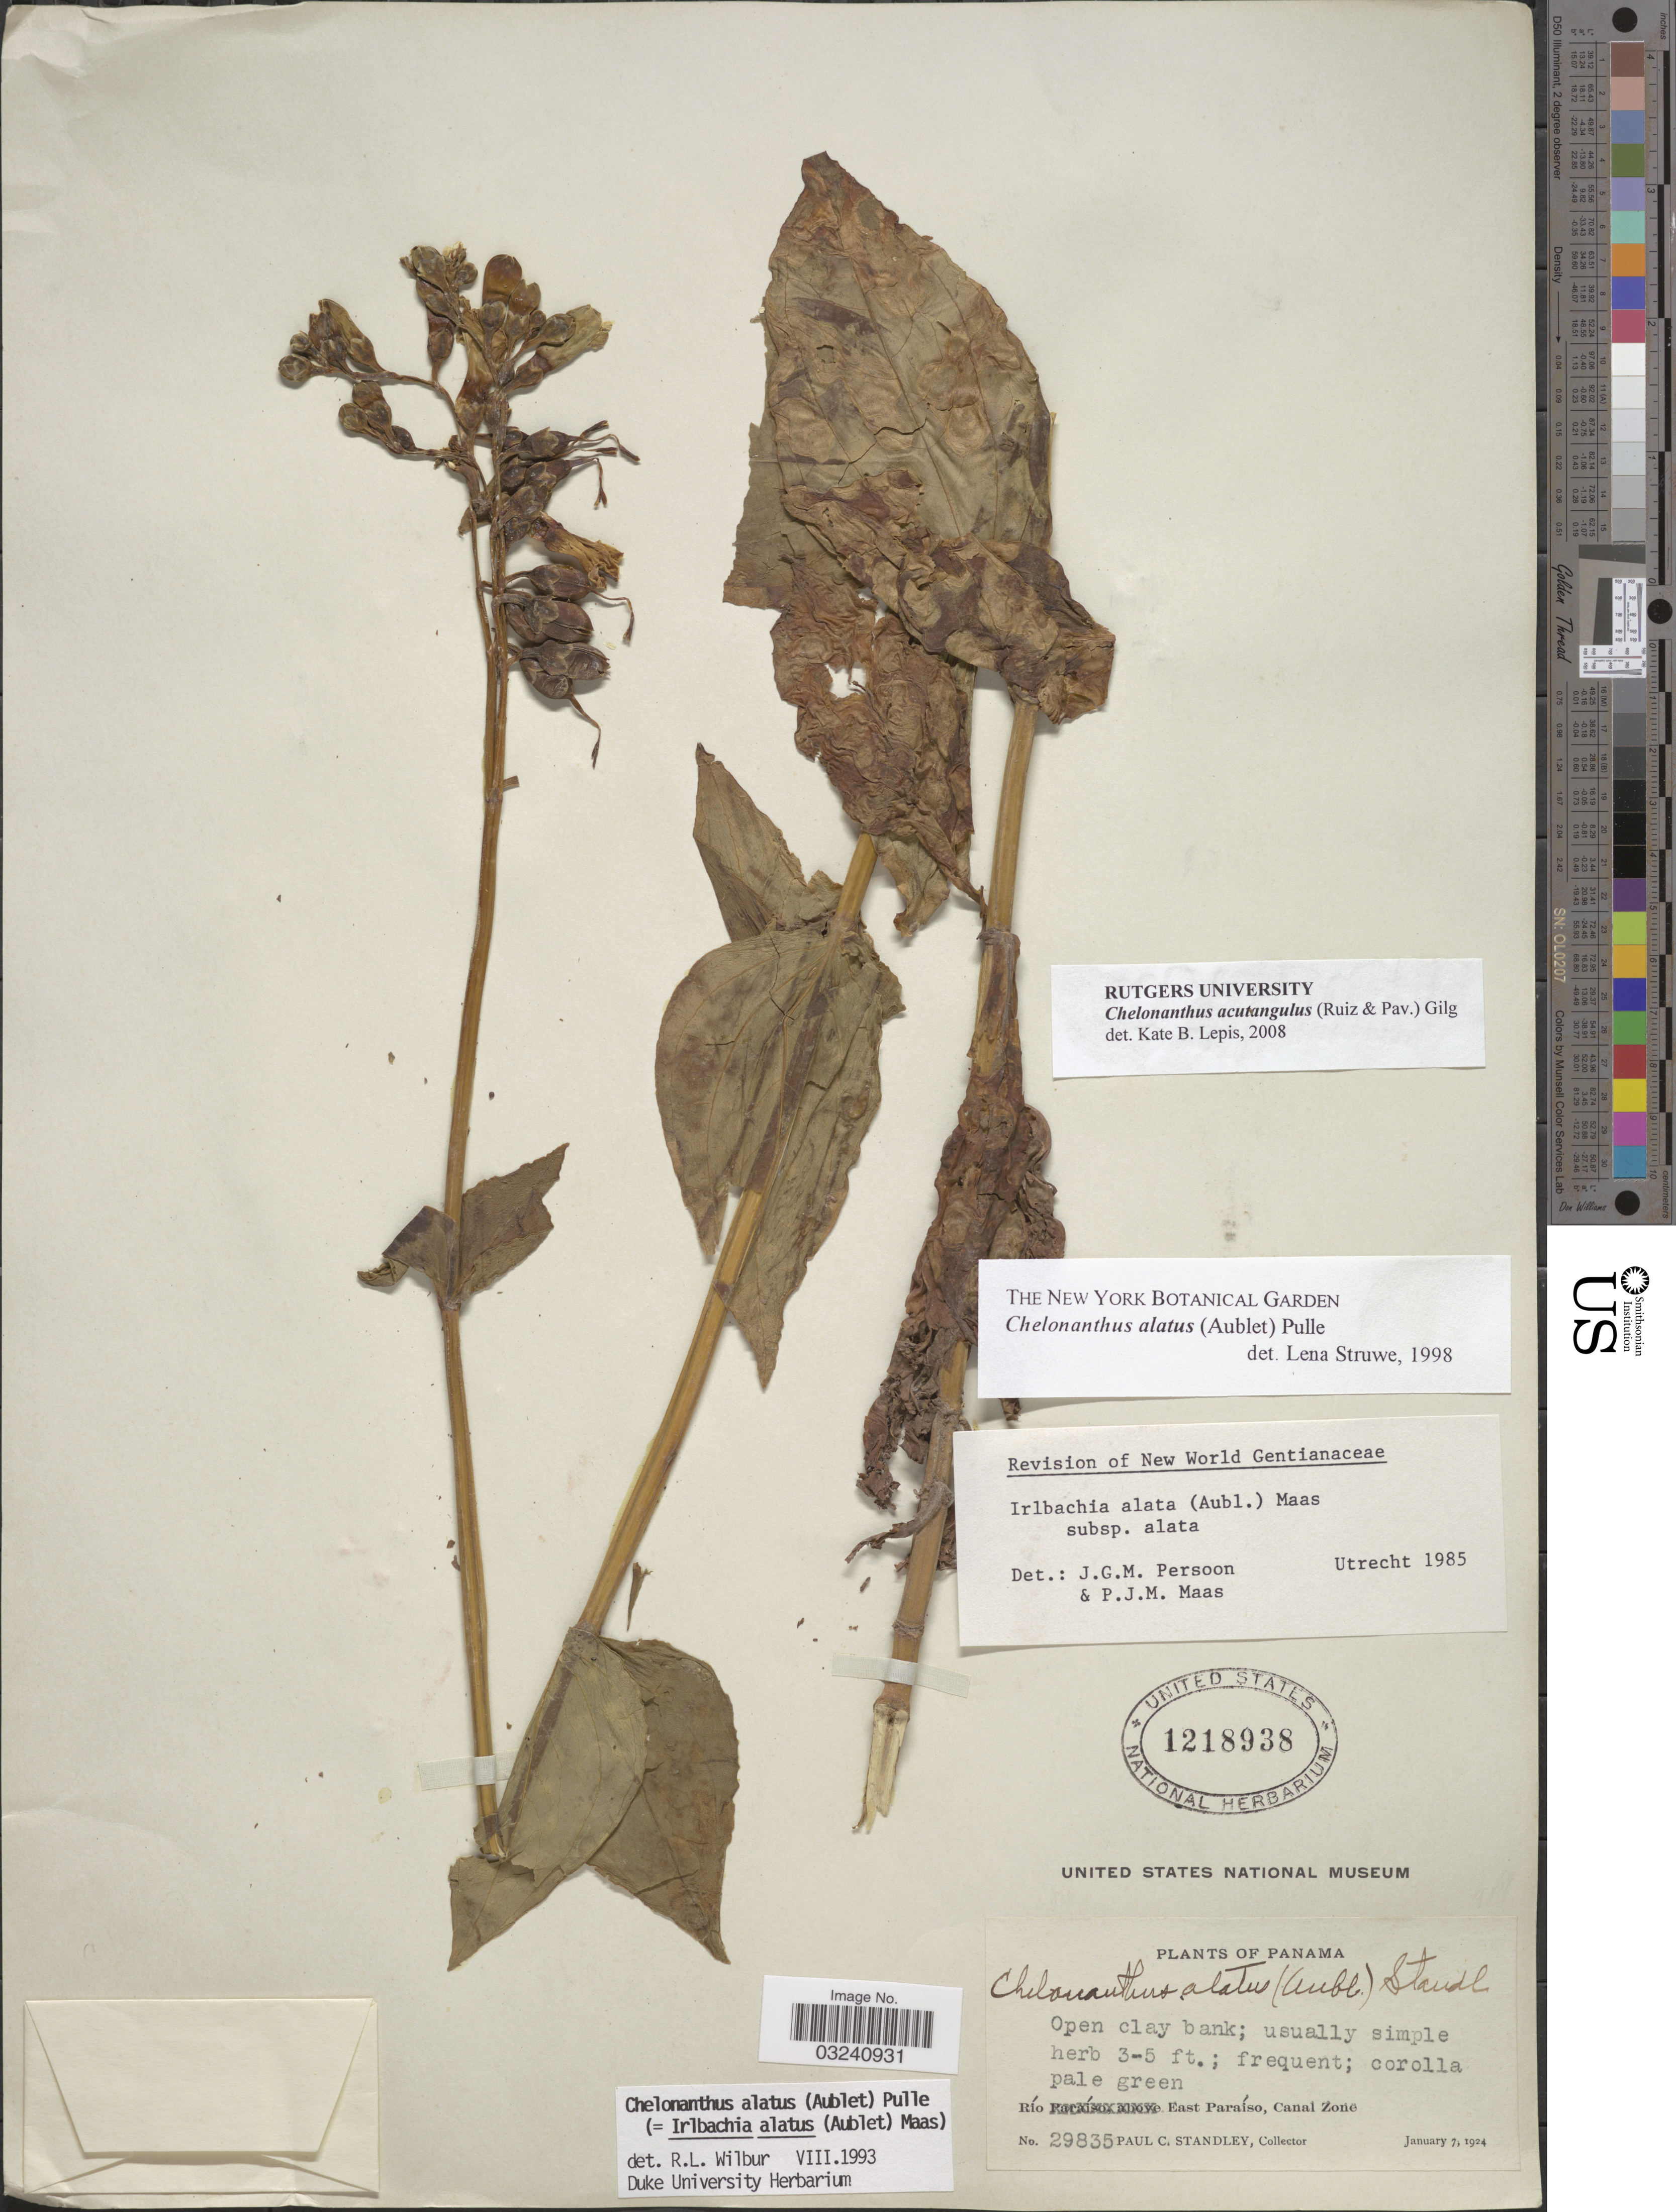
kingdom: Plantae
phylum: Tracheophyta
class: Magnoliopsida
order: Gentianales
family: Gentianaceae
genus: Chelonanthus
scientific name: Chelonanthus acutangulus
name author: (Ruiz & Pav.) Gilg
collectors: P. C. Standley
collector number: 29835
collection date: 1924-01-07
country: Panama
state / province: Colón / Panamá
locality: Río East Paraíso, Canal Zone.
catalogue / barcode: US 1218938